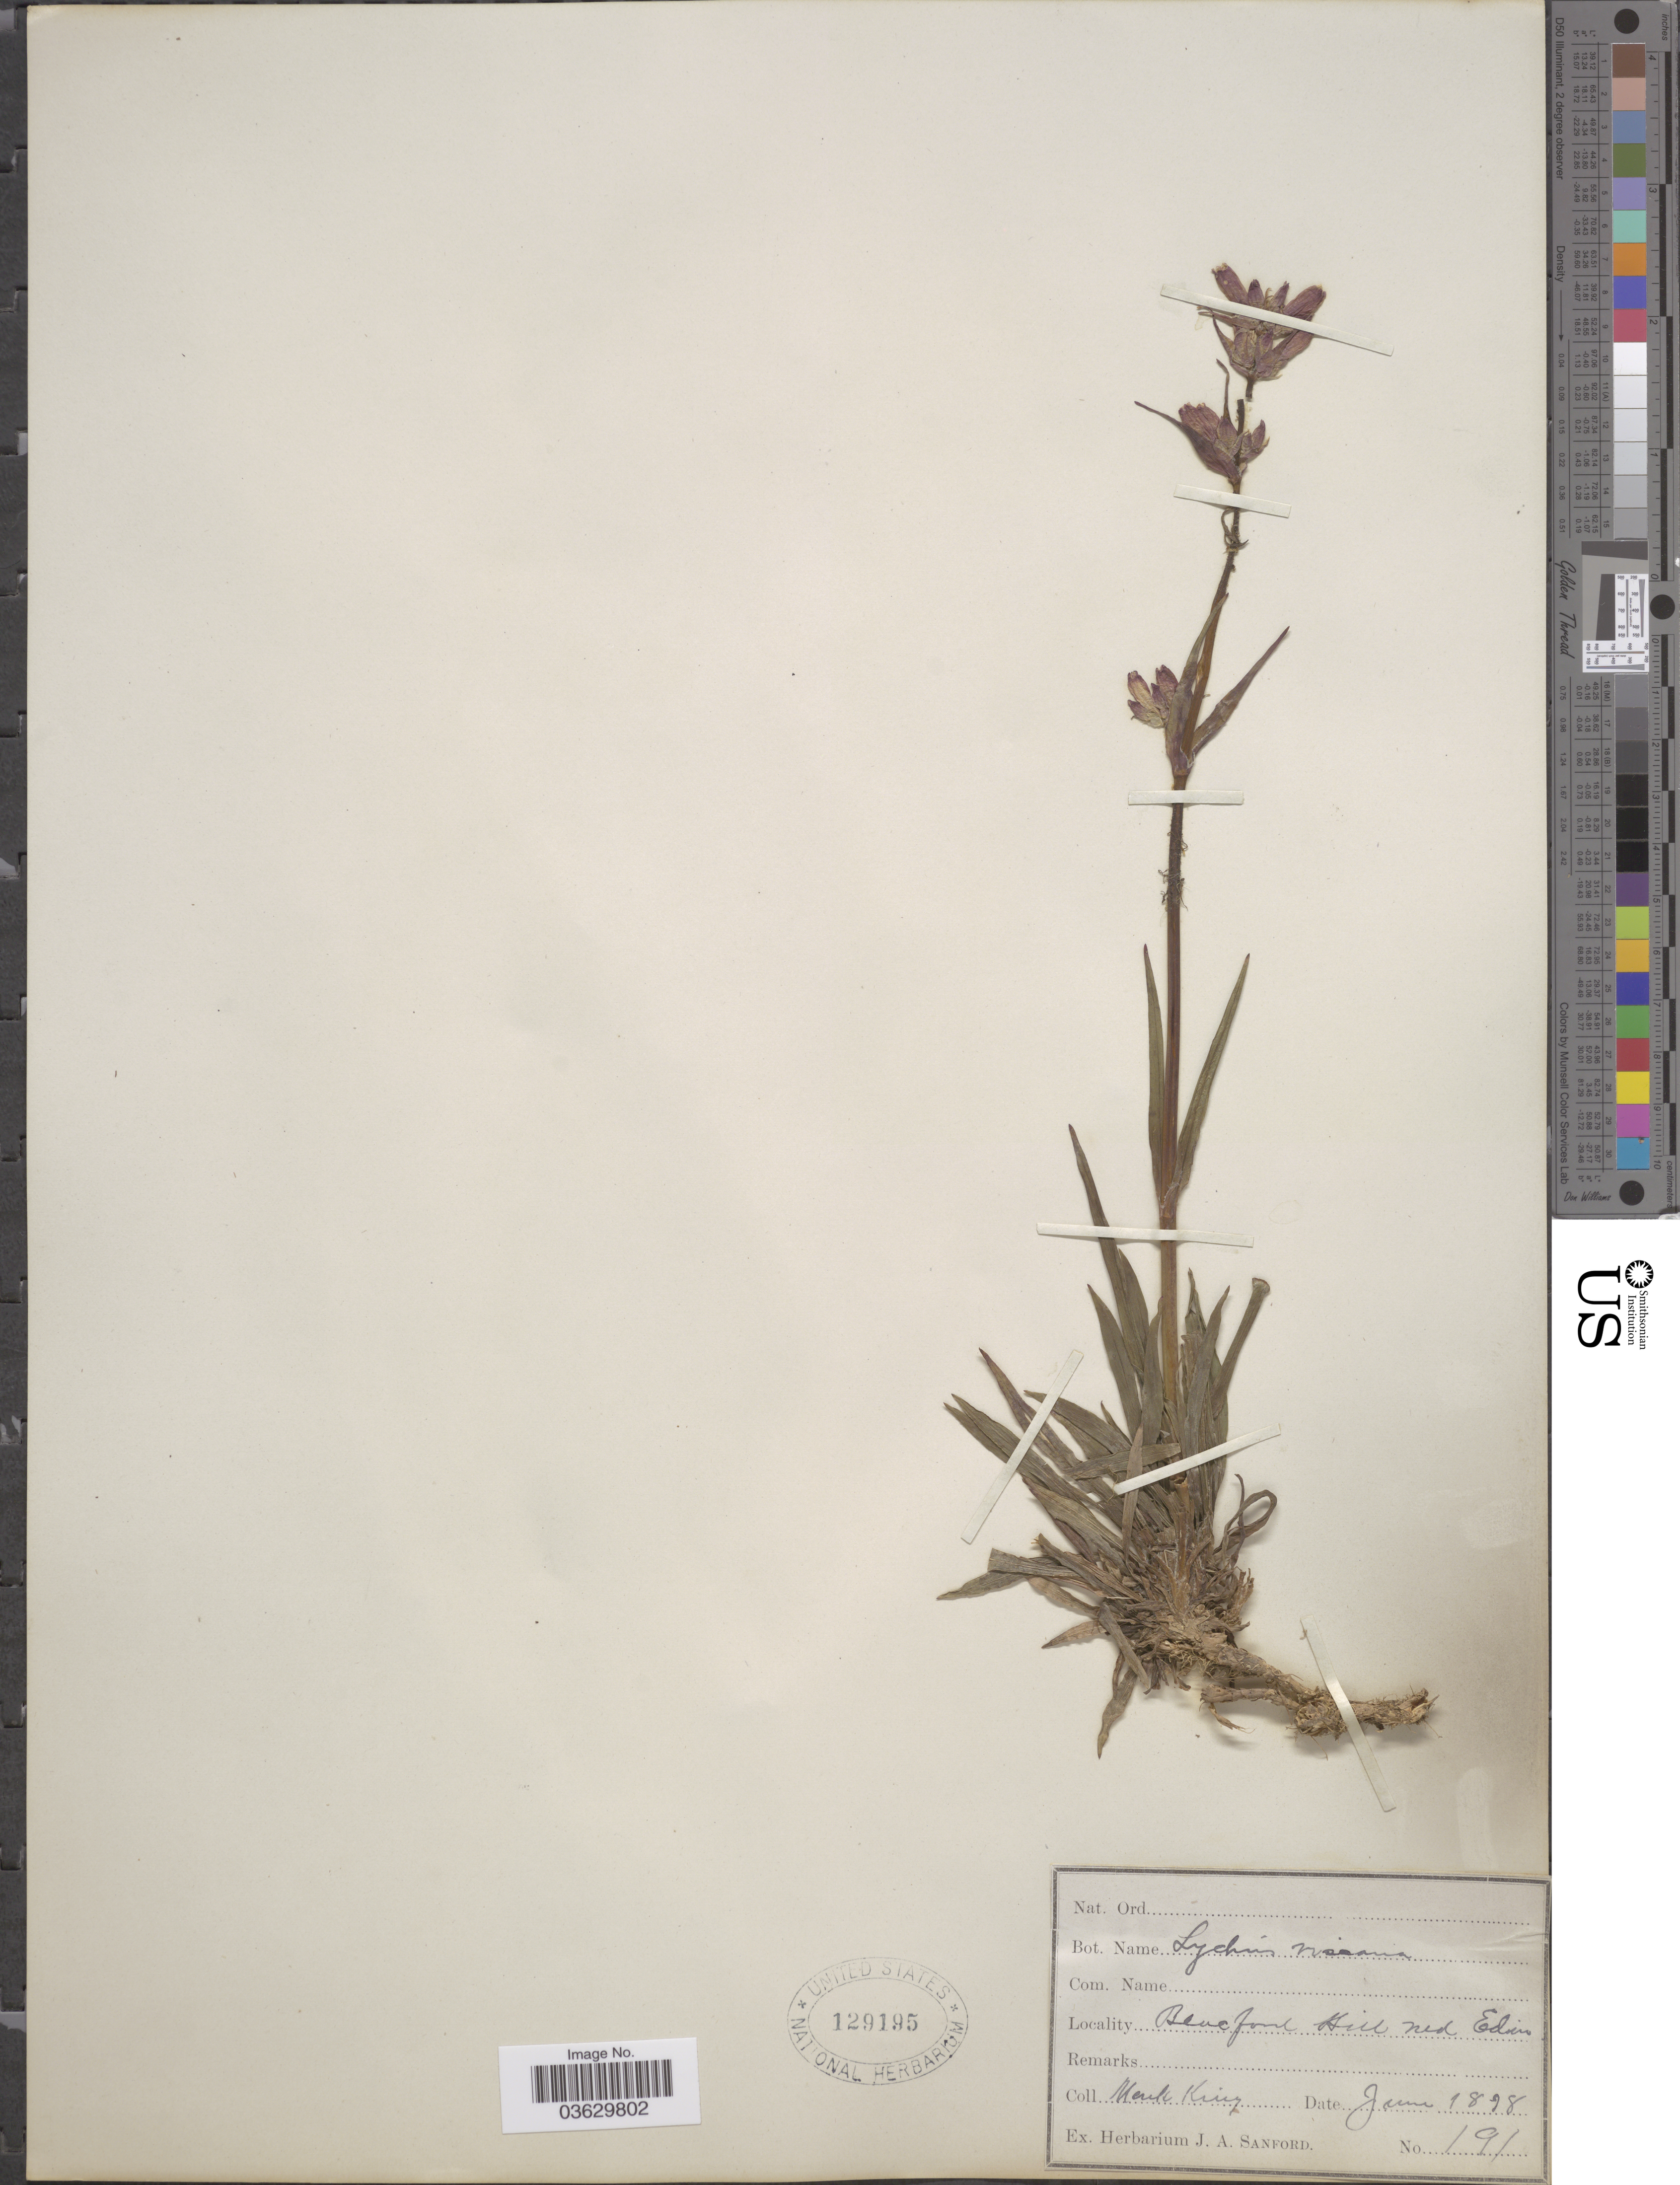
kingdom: Plantae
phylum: Tracheophyta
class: Magnoliopsida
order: Caryophyllales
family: Caryophyllaceae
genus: Lychnis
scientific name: Lychnis viscaria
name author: L.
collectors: M. King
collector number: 191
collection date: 1898-06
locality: Blueford Hill near Edin [interpreted].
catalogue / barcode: US 129195